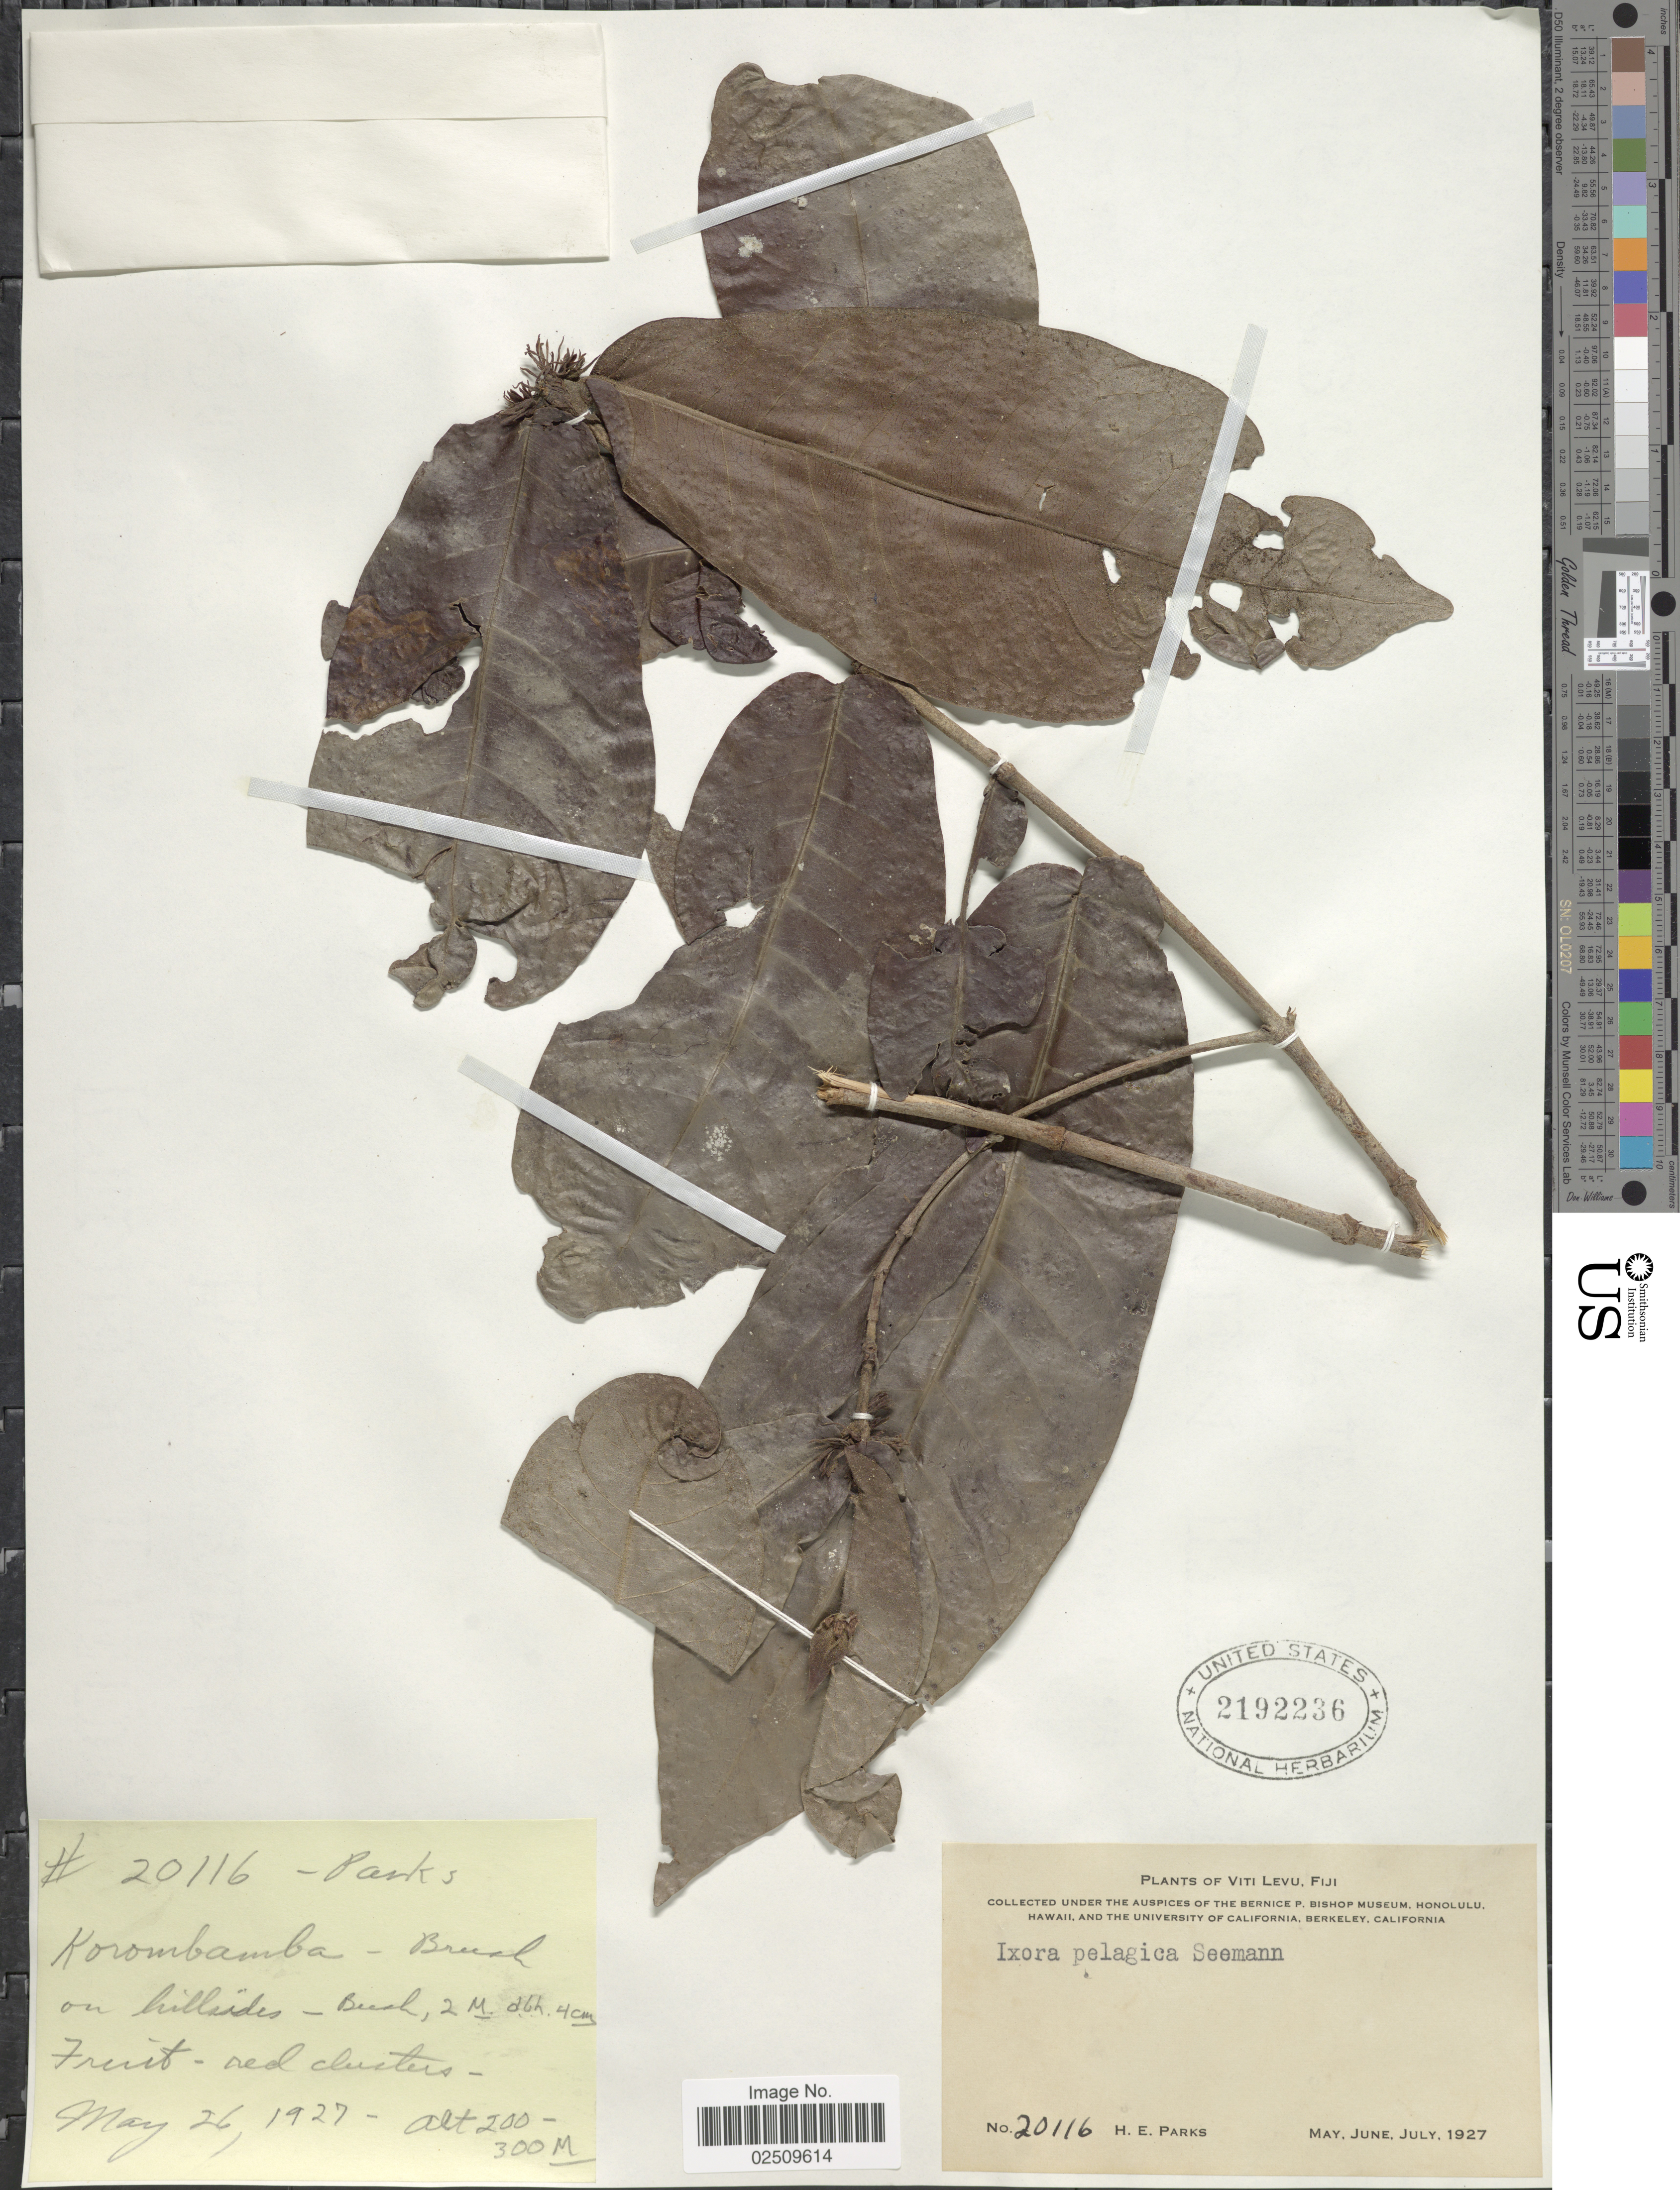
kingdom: Plantae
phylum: Tracheophyta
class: Magnoliopsida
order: Gentianales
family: Rubiaceae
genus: Ixora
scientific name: Ixora pelagia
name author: Seem.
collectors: H. E. Parks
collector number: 20116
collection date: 1927-05-26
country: Fiji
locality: Viti Levu, Kosobamba - Brush on hillsides - bush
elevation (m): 200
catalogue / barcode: US 2192236